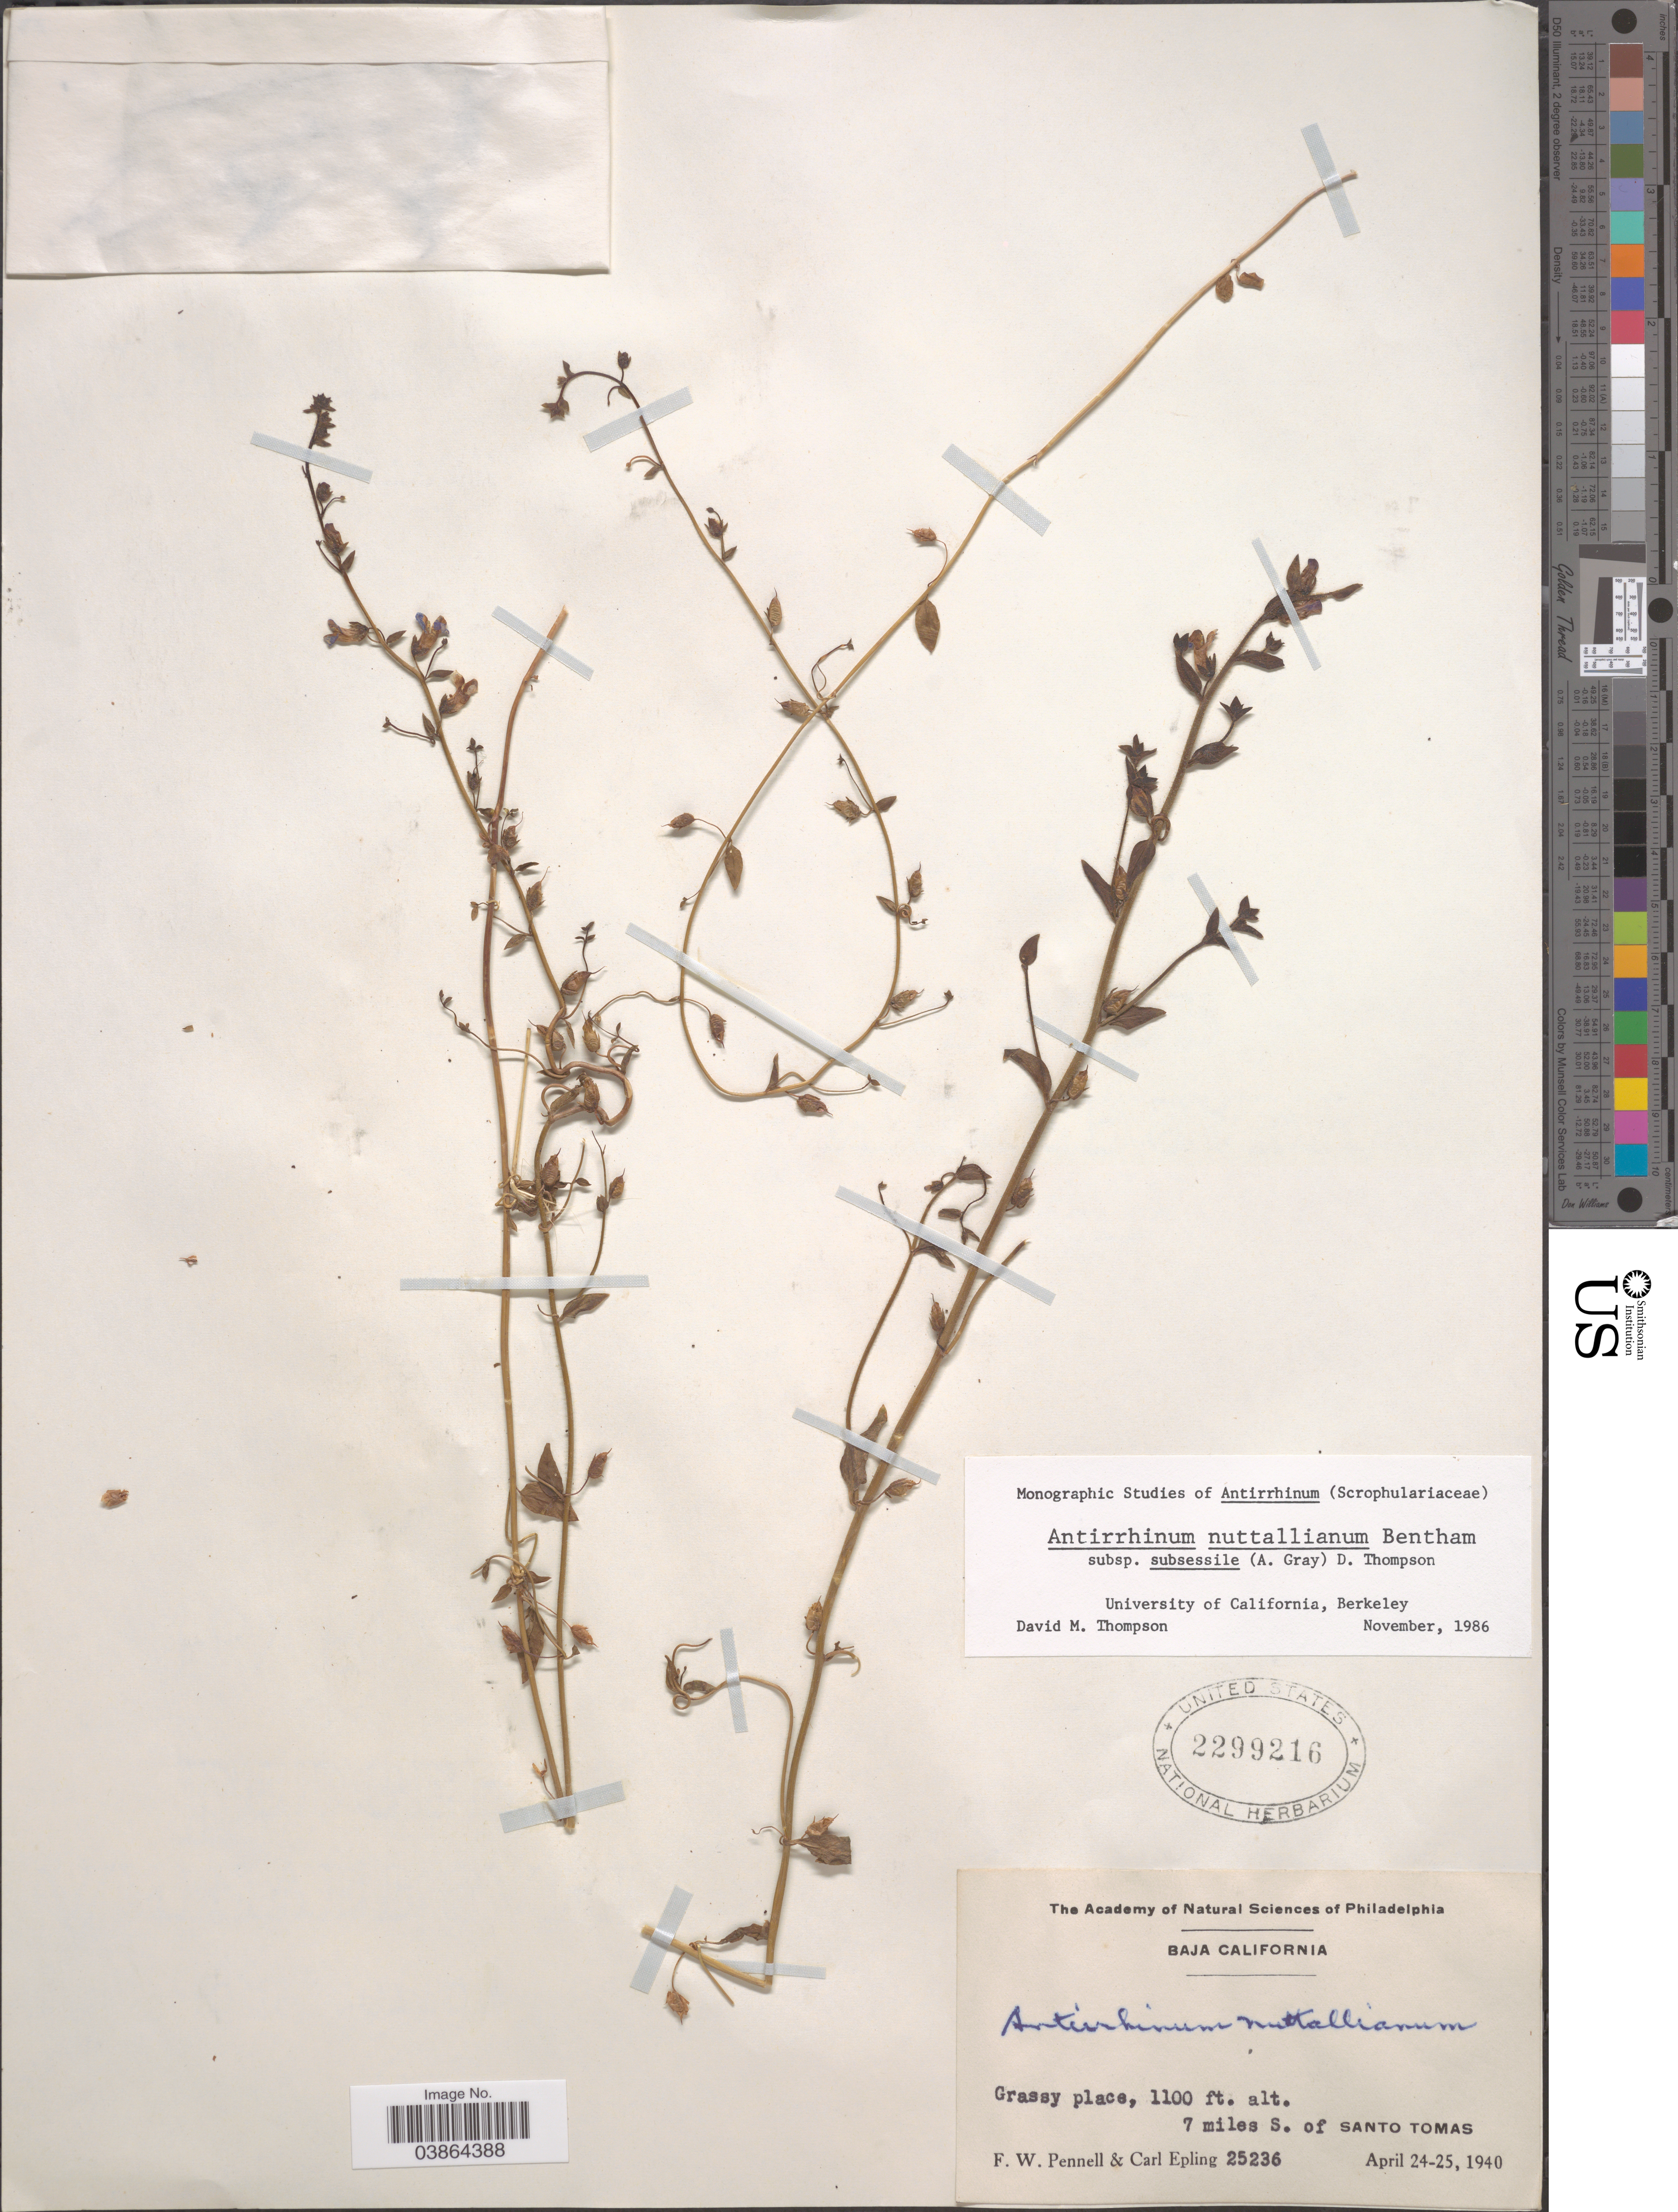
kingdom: Plantae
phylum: Tracheophyta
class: Magnoliopsida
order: Lamiales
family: Plantaginaceae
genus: Sairocarpus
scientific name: Sairocarpus nuttallianus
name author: (Benth.) D.A. Sutton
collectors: F. W. Pennell & C. C. Epling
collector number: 25236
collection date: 1940-04-24/1940-04-25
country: Mexico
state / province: Baja California Norte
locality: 7 miles S. of Santo Tomas.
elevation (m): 335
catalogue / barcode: US 2299216